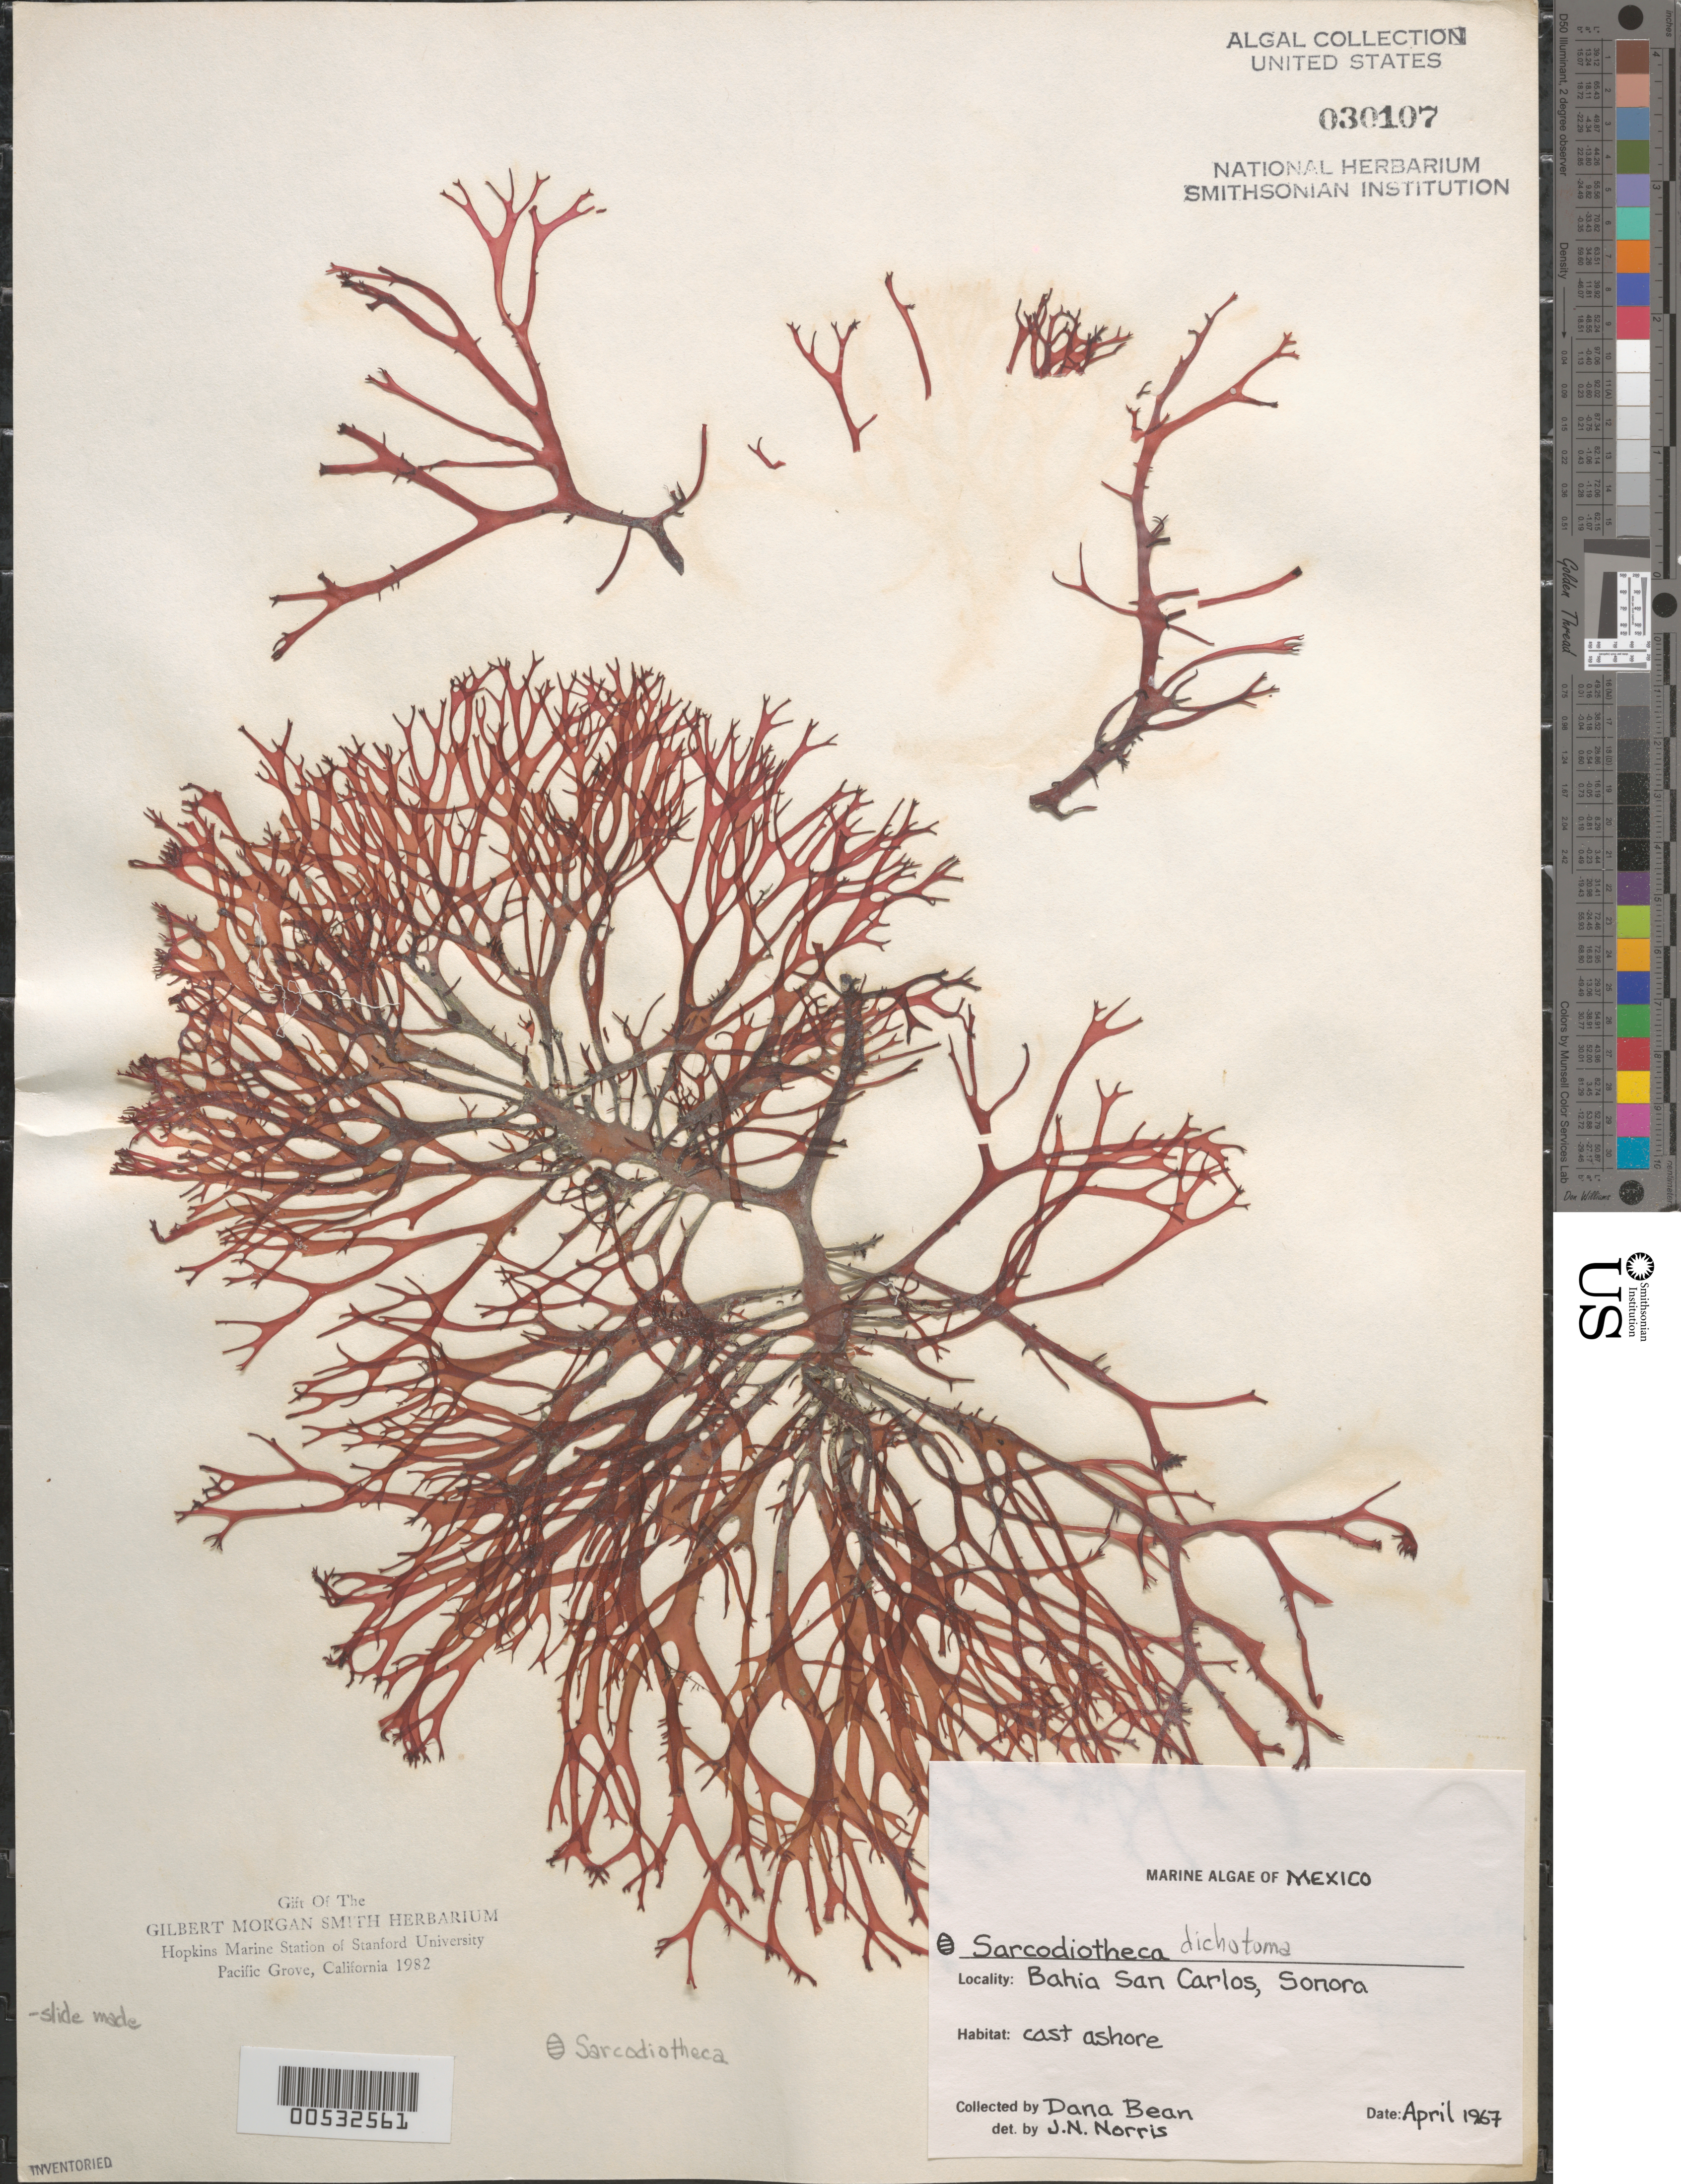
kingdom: Plantae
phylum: Rhodophyta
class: Florideophyceae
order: Gigartinales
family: Solieriaceae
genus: Sarcodiotheca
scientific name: Sarcodiotheca dichotoma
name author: (M. Howe) E.Y. Dawson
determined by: Norris, James N.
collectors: D. Bean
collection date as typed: Apr 1967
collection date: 1967-04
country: Mexico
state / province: Sonora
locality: Bahia San Carlos (San Carlos Bay)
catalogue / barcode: US 30107